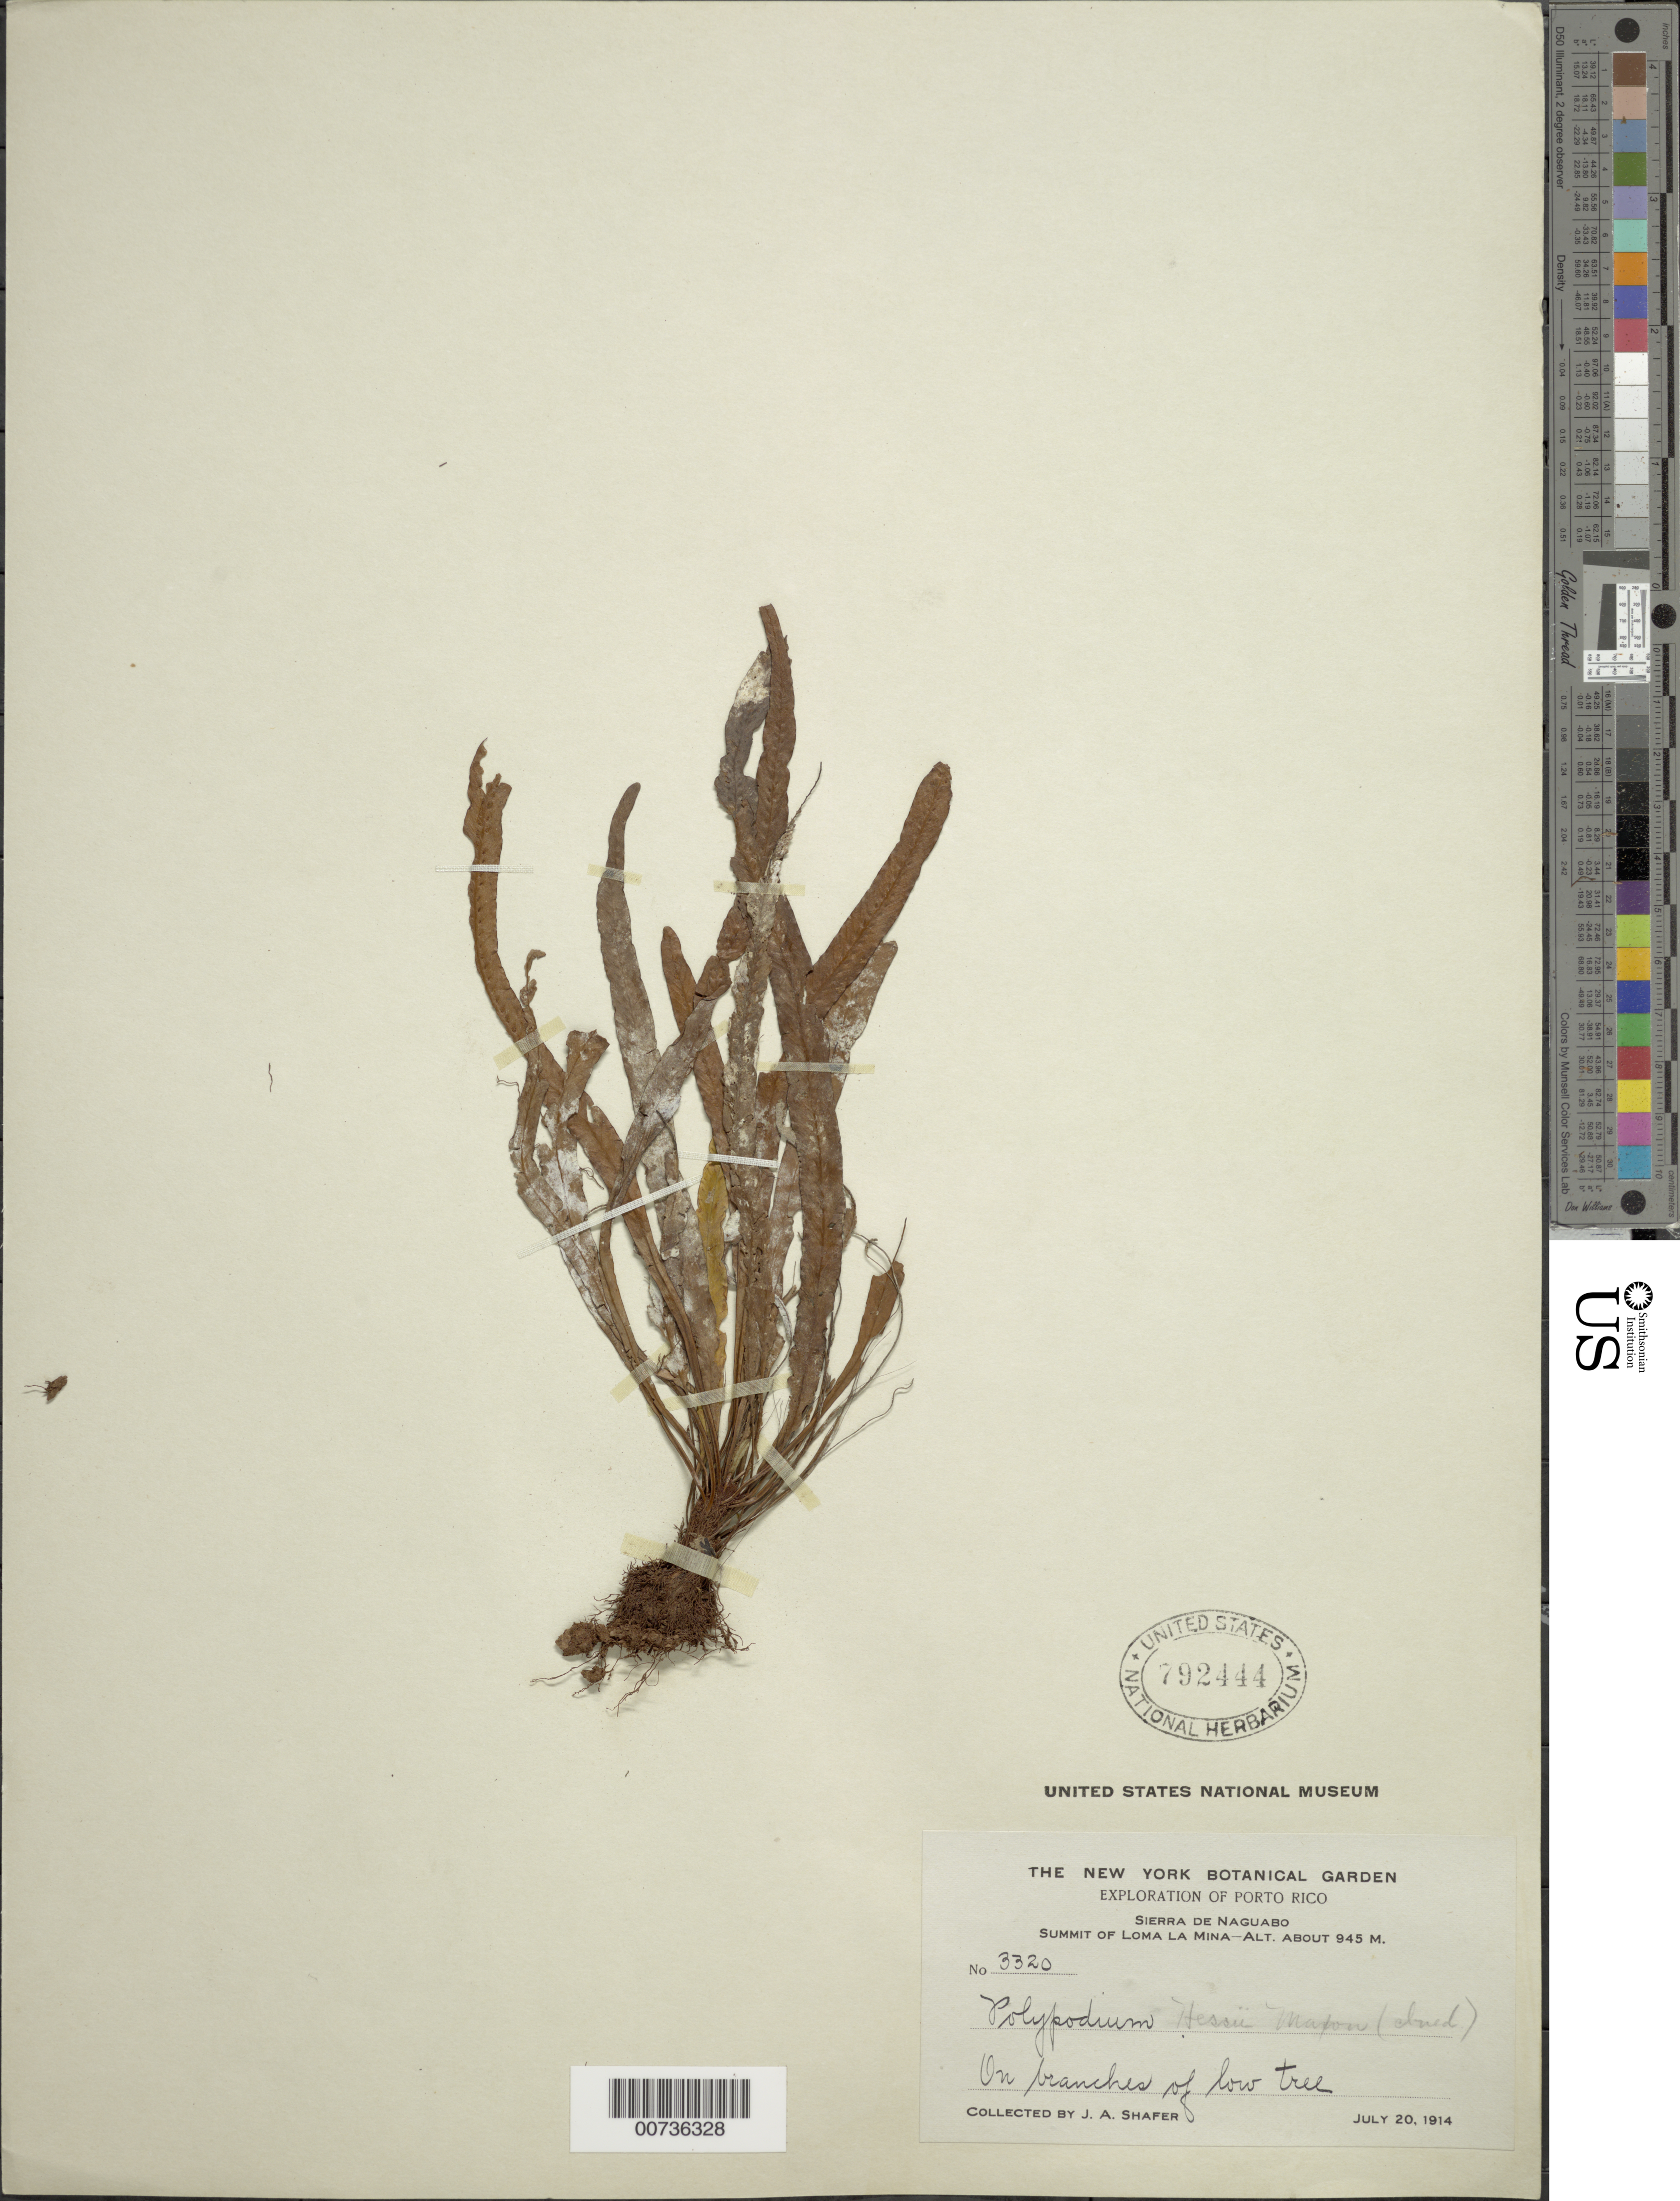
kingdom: Plantae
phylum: Tracheophyta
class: Polypodiopsida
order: Polypodiales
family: Polypodiaceae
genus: Grammitis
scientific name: Grammitis limbata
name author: Fée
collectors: J. A. Shafer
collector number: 3320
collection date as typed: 20 Jul 1914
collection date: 1914-07-20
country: Puerto Rico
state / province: Naguabo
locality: Sierra de Naguabo. Summit of Loma La Mina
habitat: On branches of low tree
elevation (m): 945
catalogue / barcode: US 792444